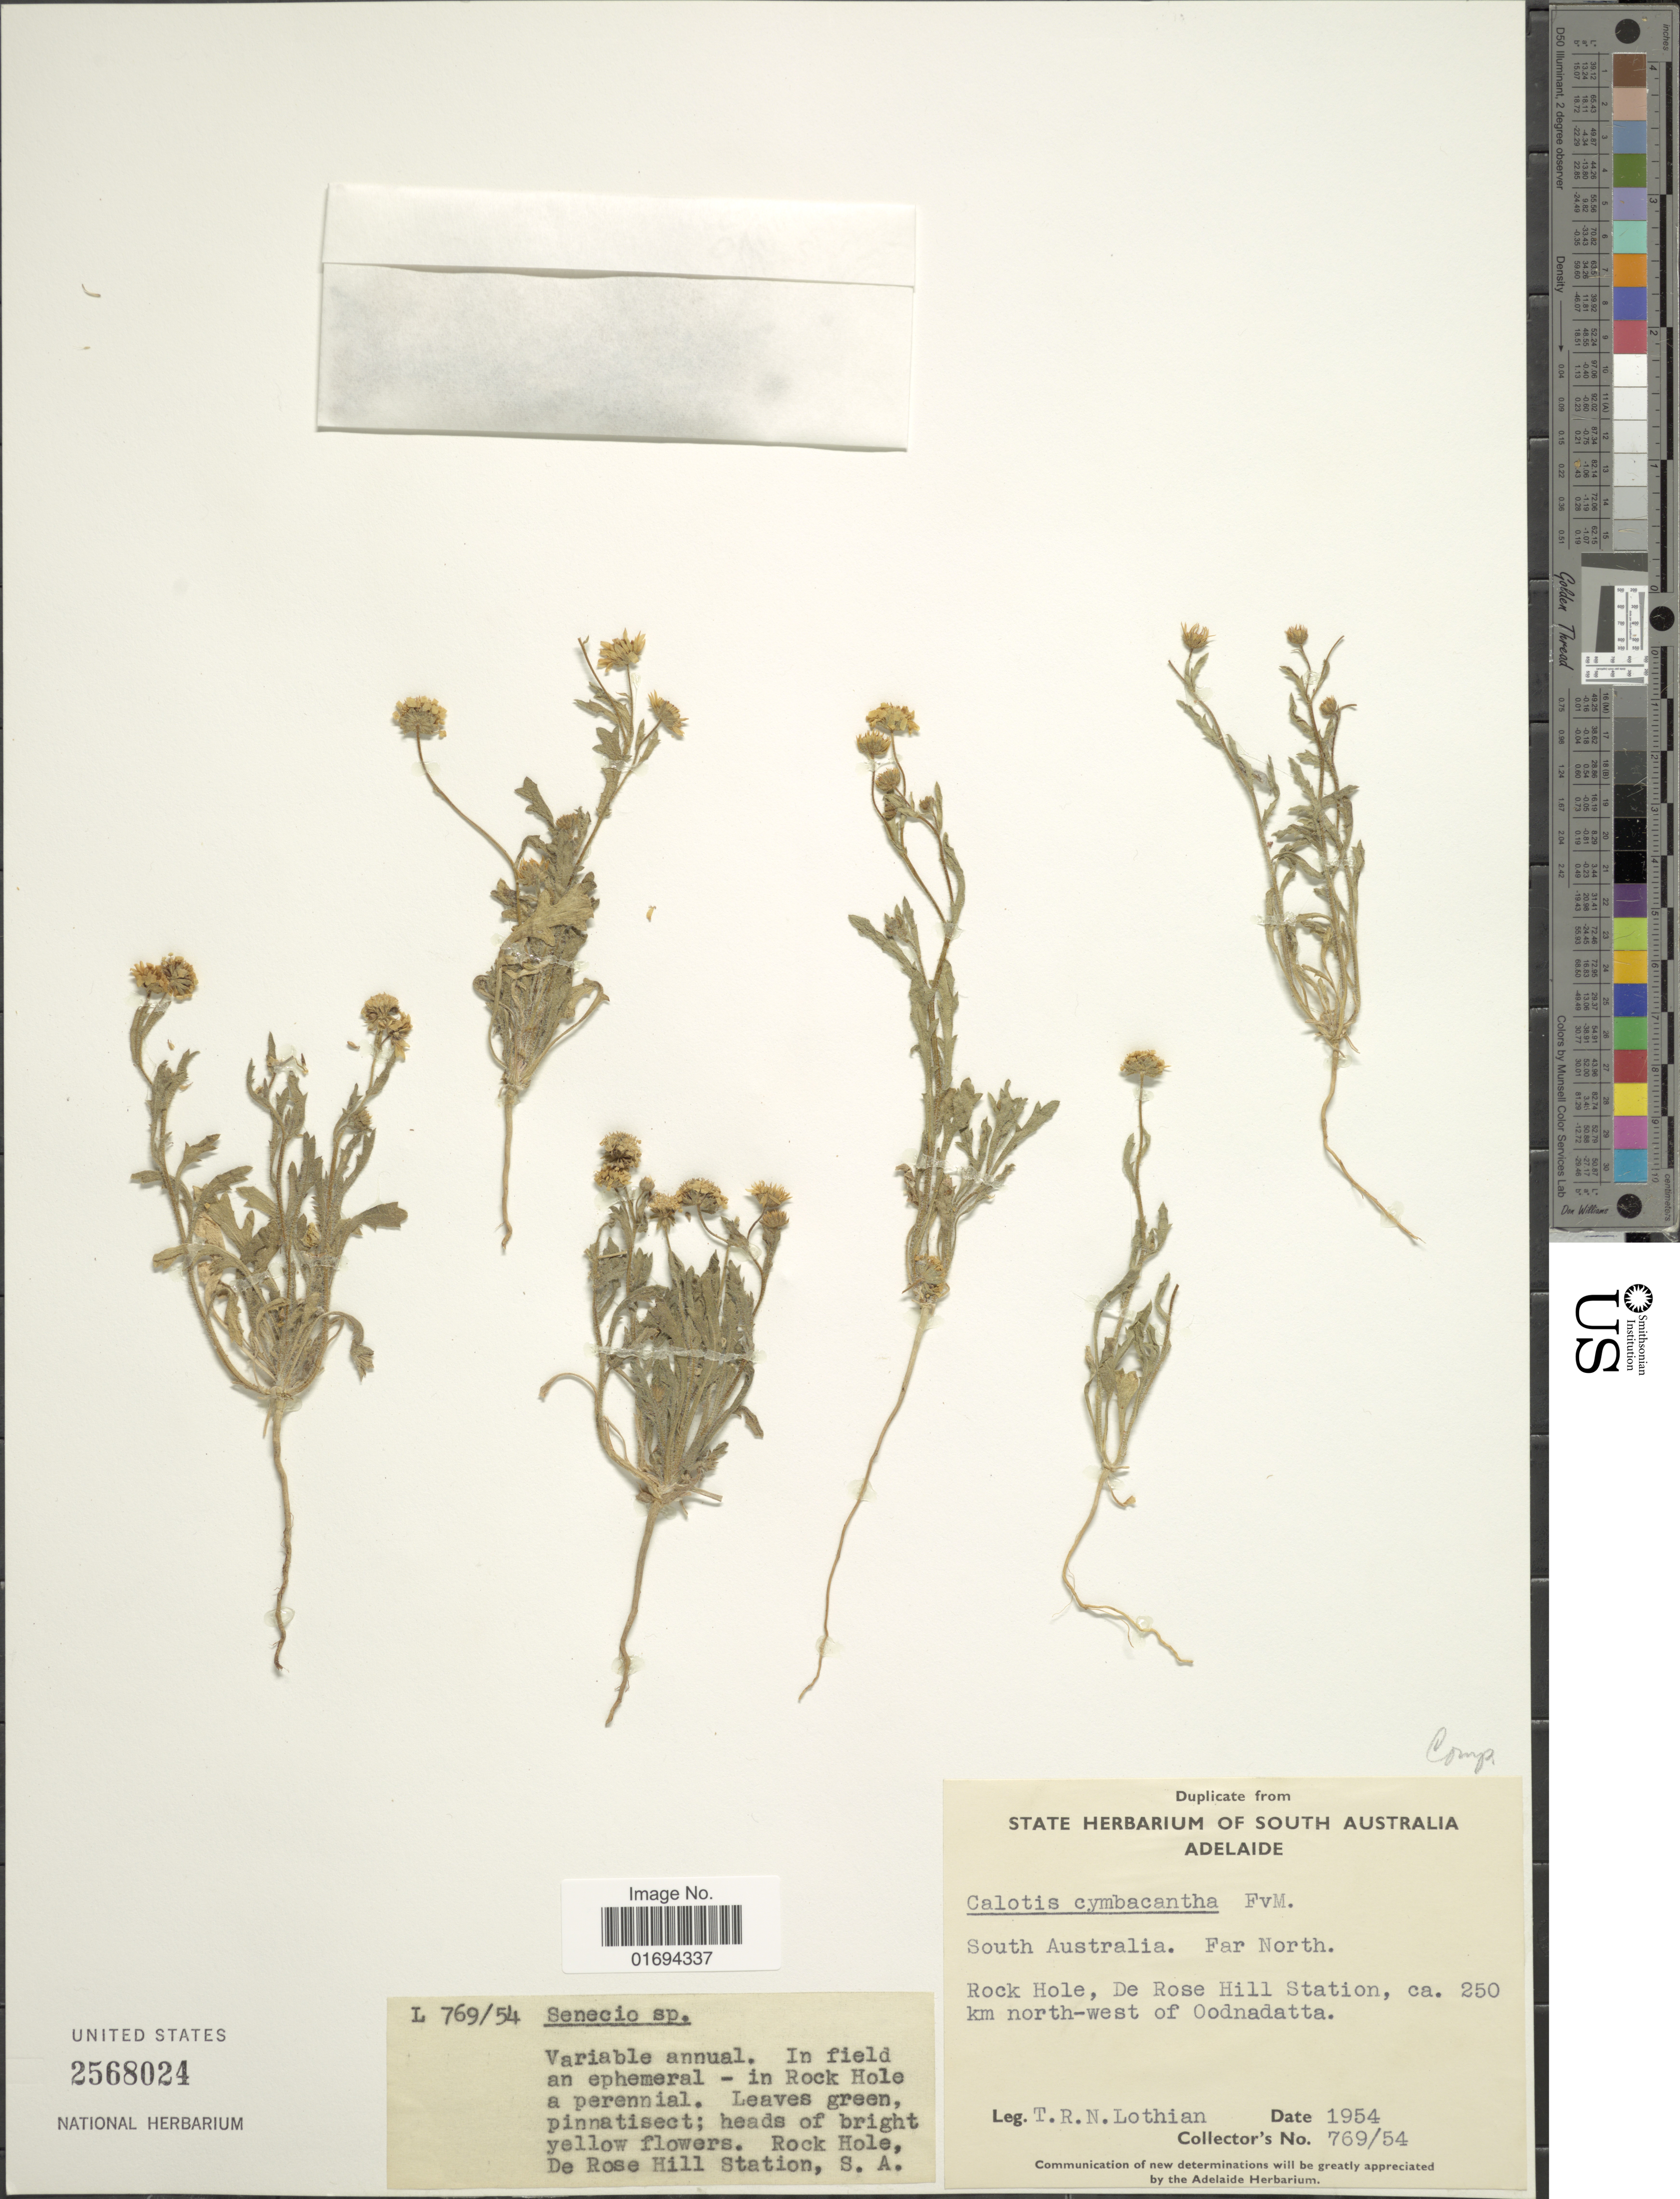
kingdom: Plantae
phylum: Tracheophyta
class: Magnoliopsida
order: Asterales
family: Asteraceae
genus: Calotis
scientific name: Calotis cymbacantha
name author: F. Muell.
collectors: T. Lothian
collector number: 769/54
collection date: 1954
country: Australia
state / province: South Australia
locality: Far North, ca. 250 km north-west of Oodnadatta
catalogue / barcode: US 2568024